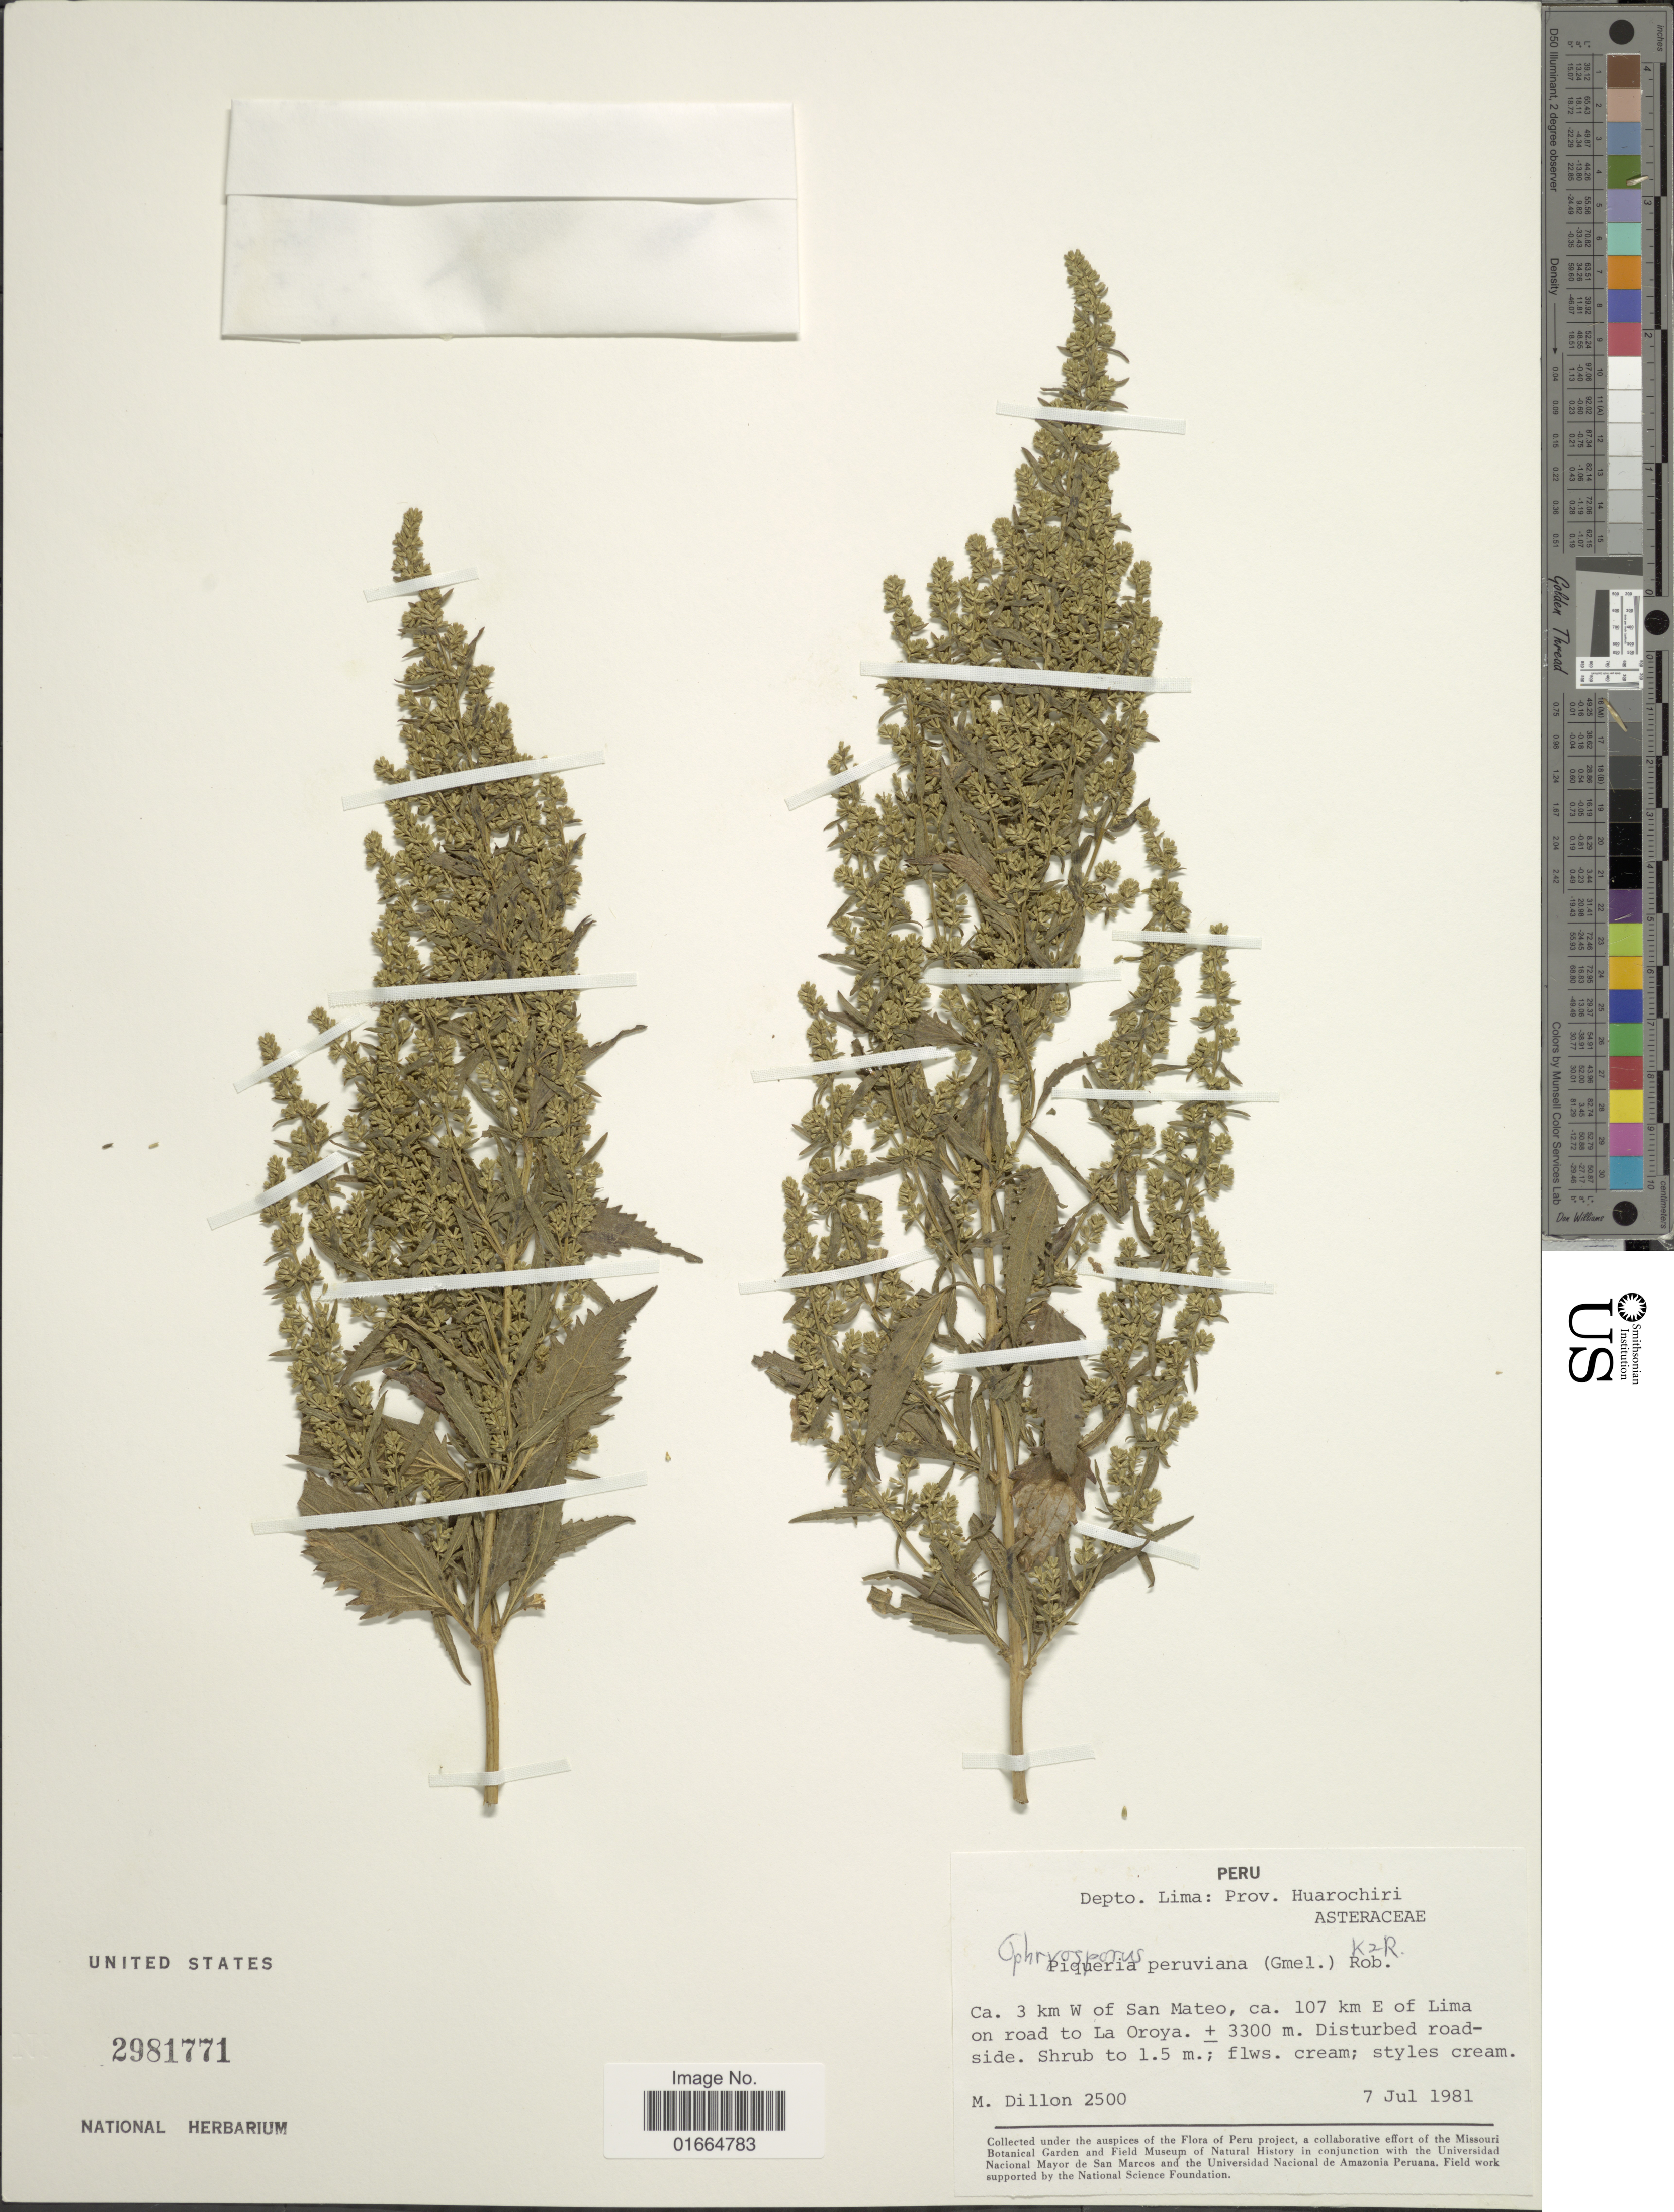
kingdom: Plantae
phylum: Tracheophyta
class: Magnoliopsida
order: Asterales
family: Asteraceae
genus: Ophryosporus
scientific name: Ophryosporus peruvianus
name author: (J.F. Gmel.) R.M. King & H. Rob.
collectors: M. O. Dillon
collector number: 2500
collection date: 1981-07-07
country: Peru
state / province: Lima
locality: Depto. Lima: Prov. Huarochiri. Ca. 2 km W of San Mateo, ca. 107 km E of Lima on road to La Oroya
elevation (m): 3300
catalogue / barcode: US 2981771